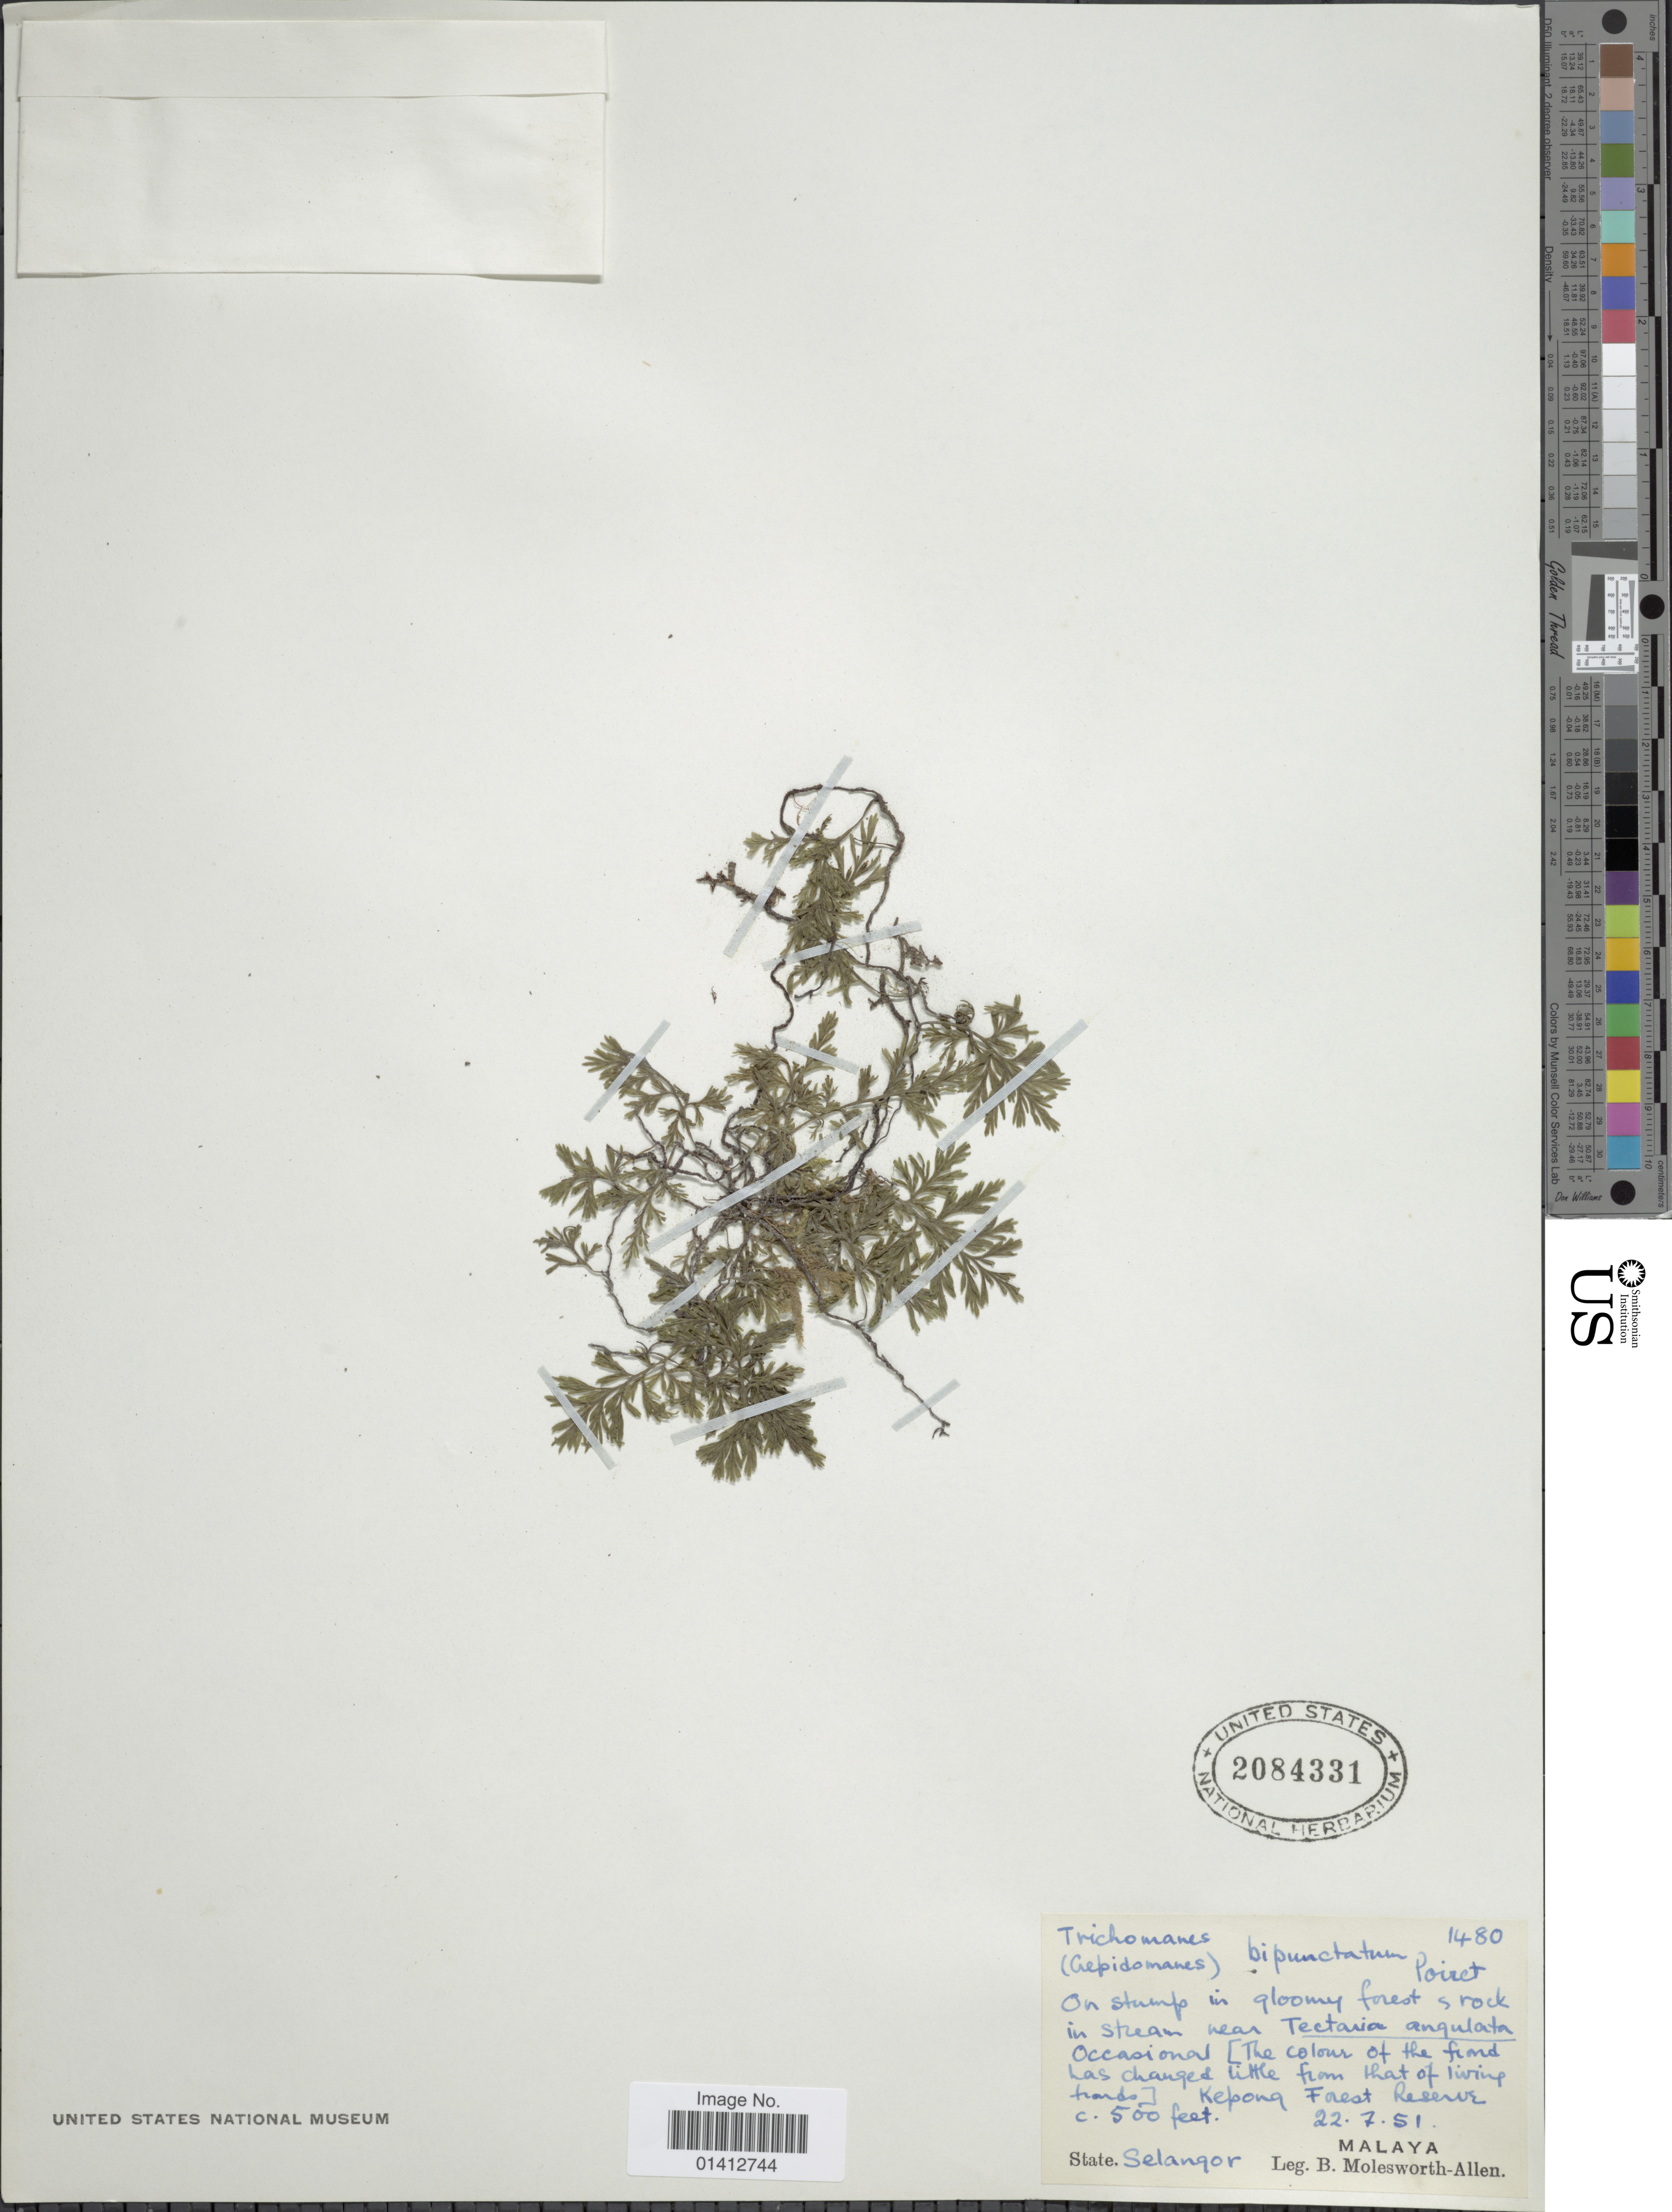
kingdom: Plantae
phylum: Tracheophyta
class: Polypodiopsida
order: Hymenophyllales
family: Hymenophyllaceae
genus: Crepidomanes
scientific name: Crepidomanes bipunctatum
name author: (Poir.) Copel.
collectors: B. E. G. Molesworth-Allen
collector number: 1480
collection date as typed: Transcribed d/m/y: 22/7/51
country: Malaysia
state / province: Selangor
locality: Kepong Forest Reserve, Malaya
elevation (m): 152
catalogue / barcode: US 2084331